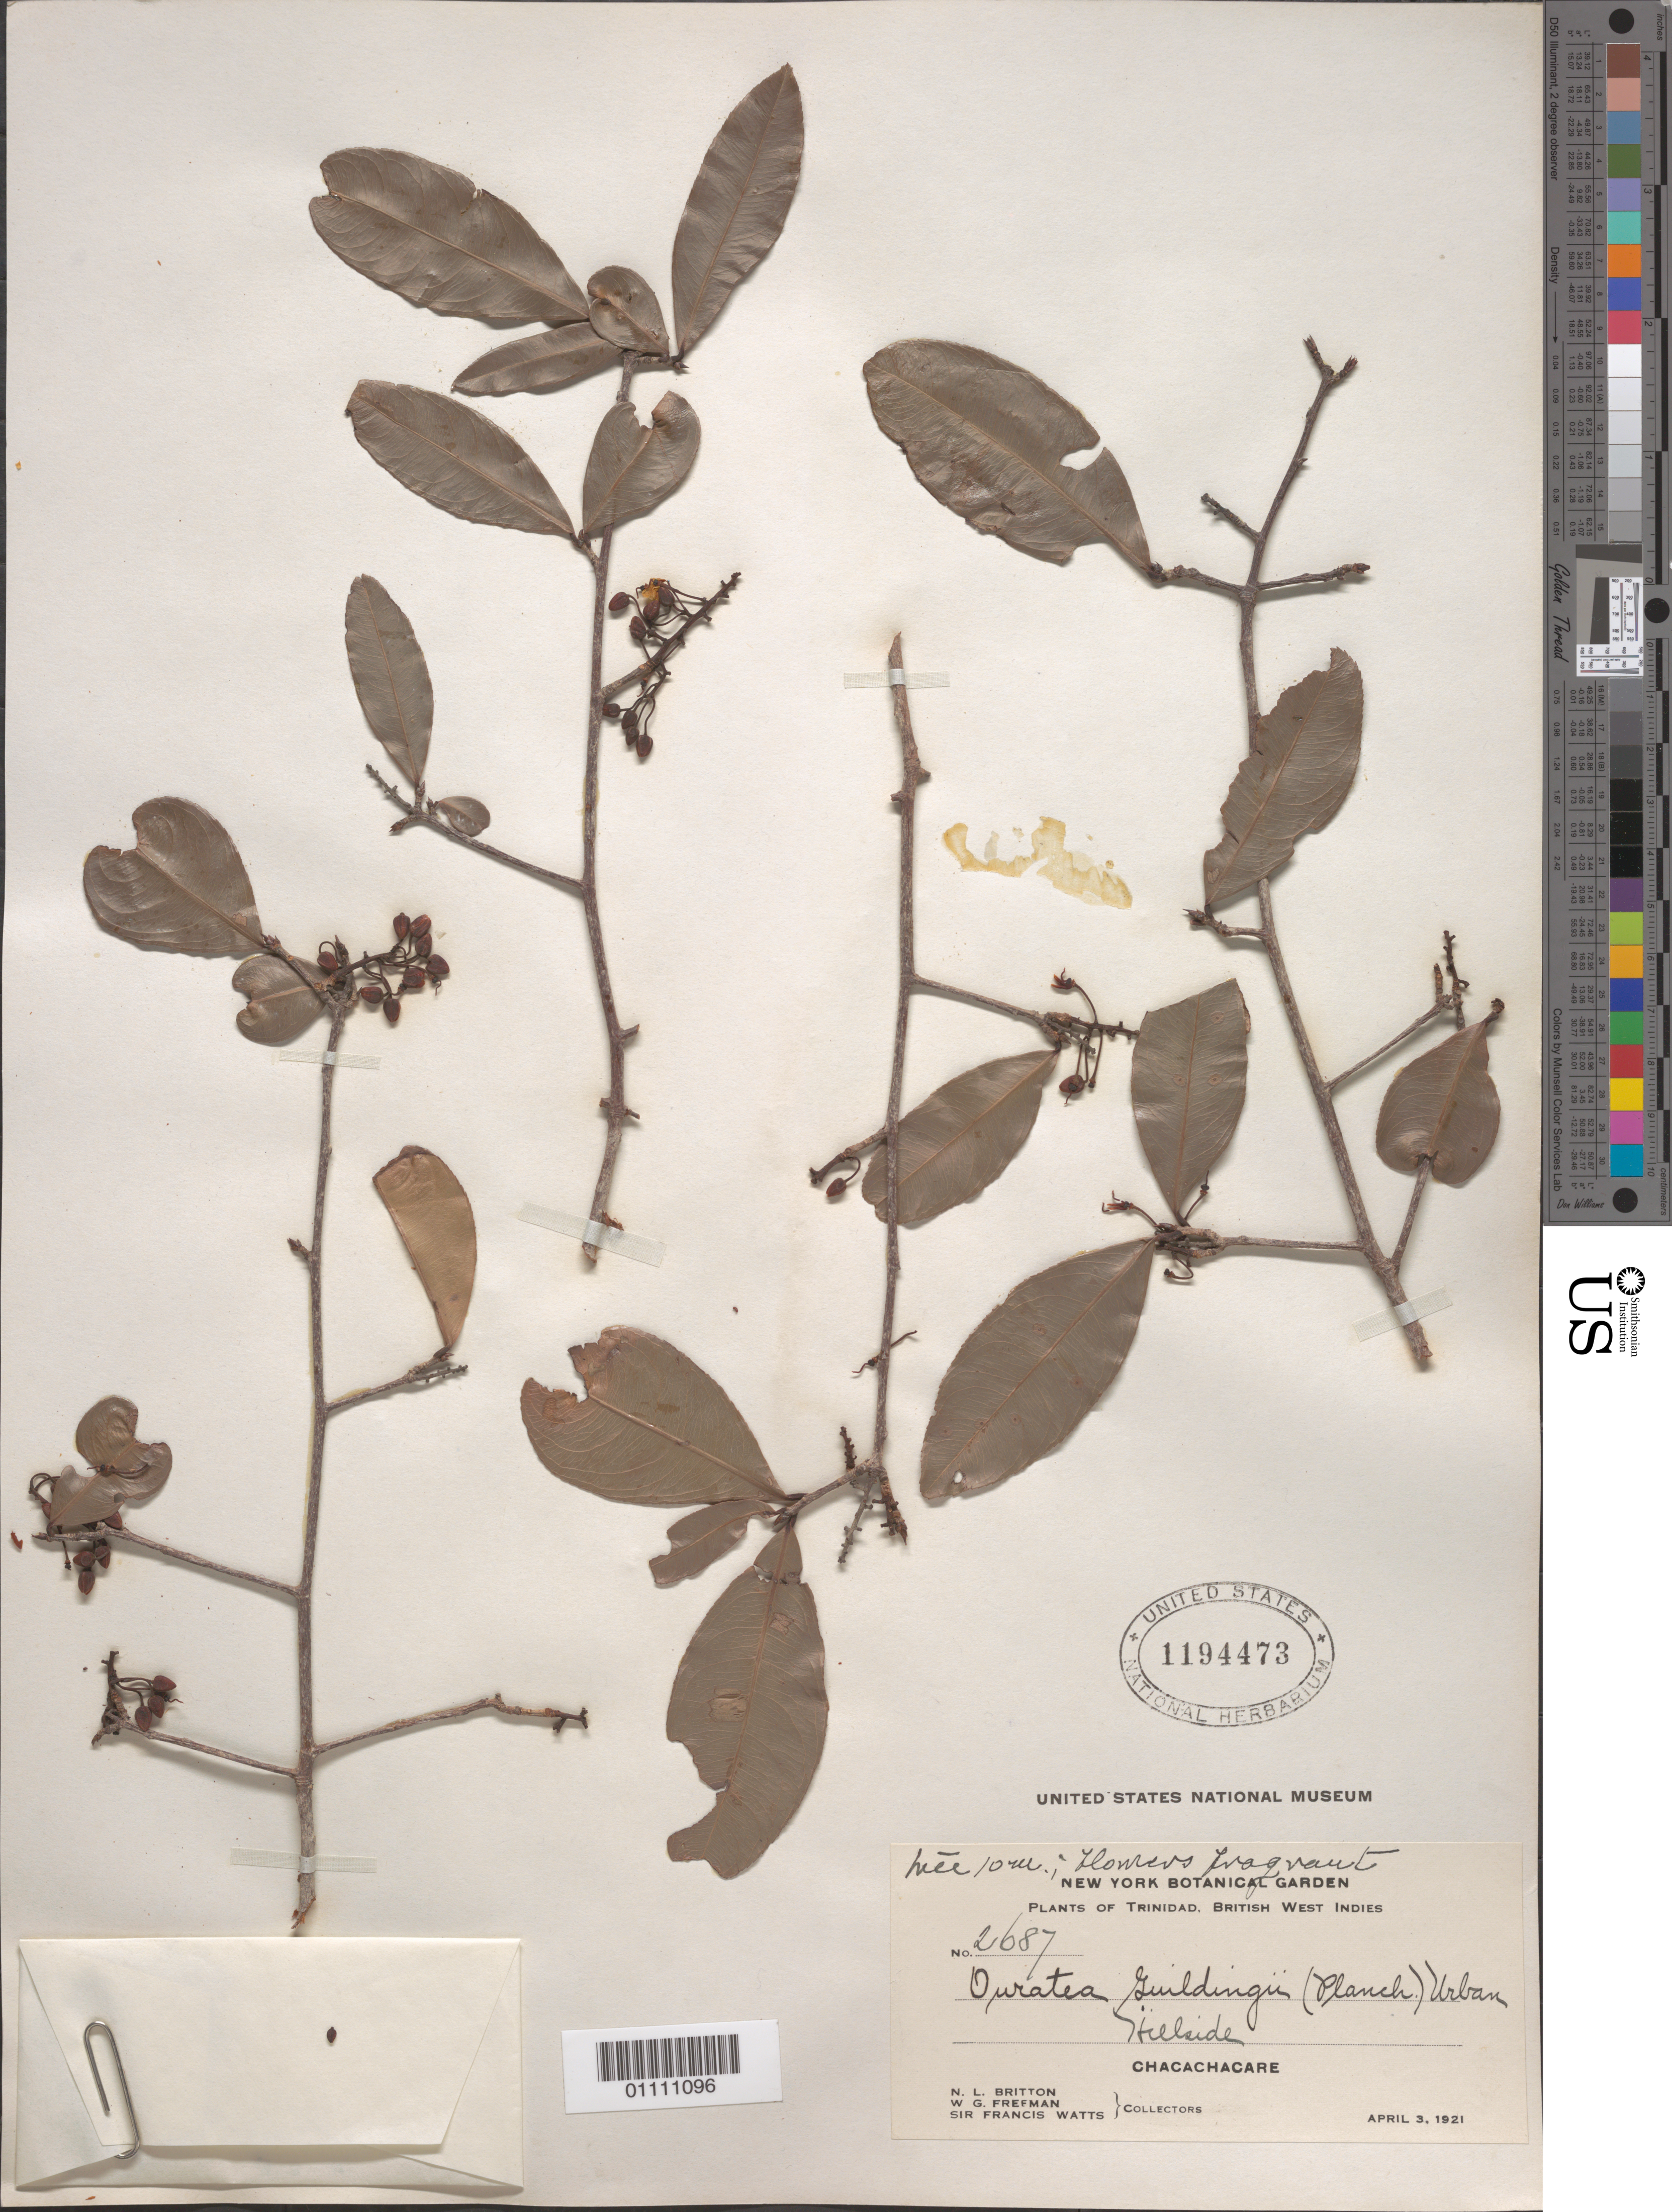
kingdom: Plantae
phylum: Tracheophyta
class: Magnoliopsida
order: Malpighiales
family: Ochnaceae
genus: Ouratea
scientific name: Ouratea guildingii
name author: (Planch.) Urb.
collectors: N. Britton, W. Freeman & F. Watts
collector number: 2687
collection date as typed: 03 Apr 1921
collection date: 1921-04-03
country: Trinidad and Tobago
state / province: Diego Martin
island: Trinidad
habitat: on a hillside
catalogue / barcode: US 1194473